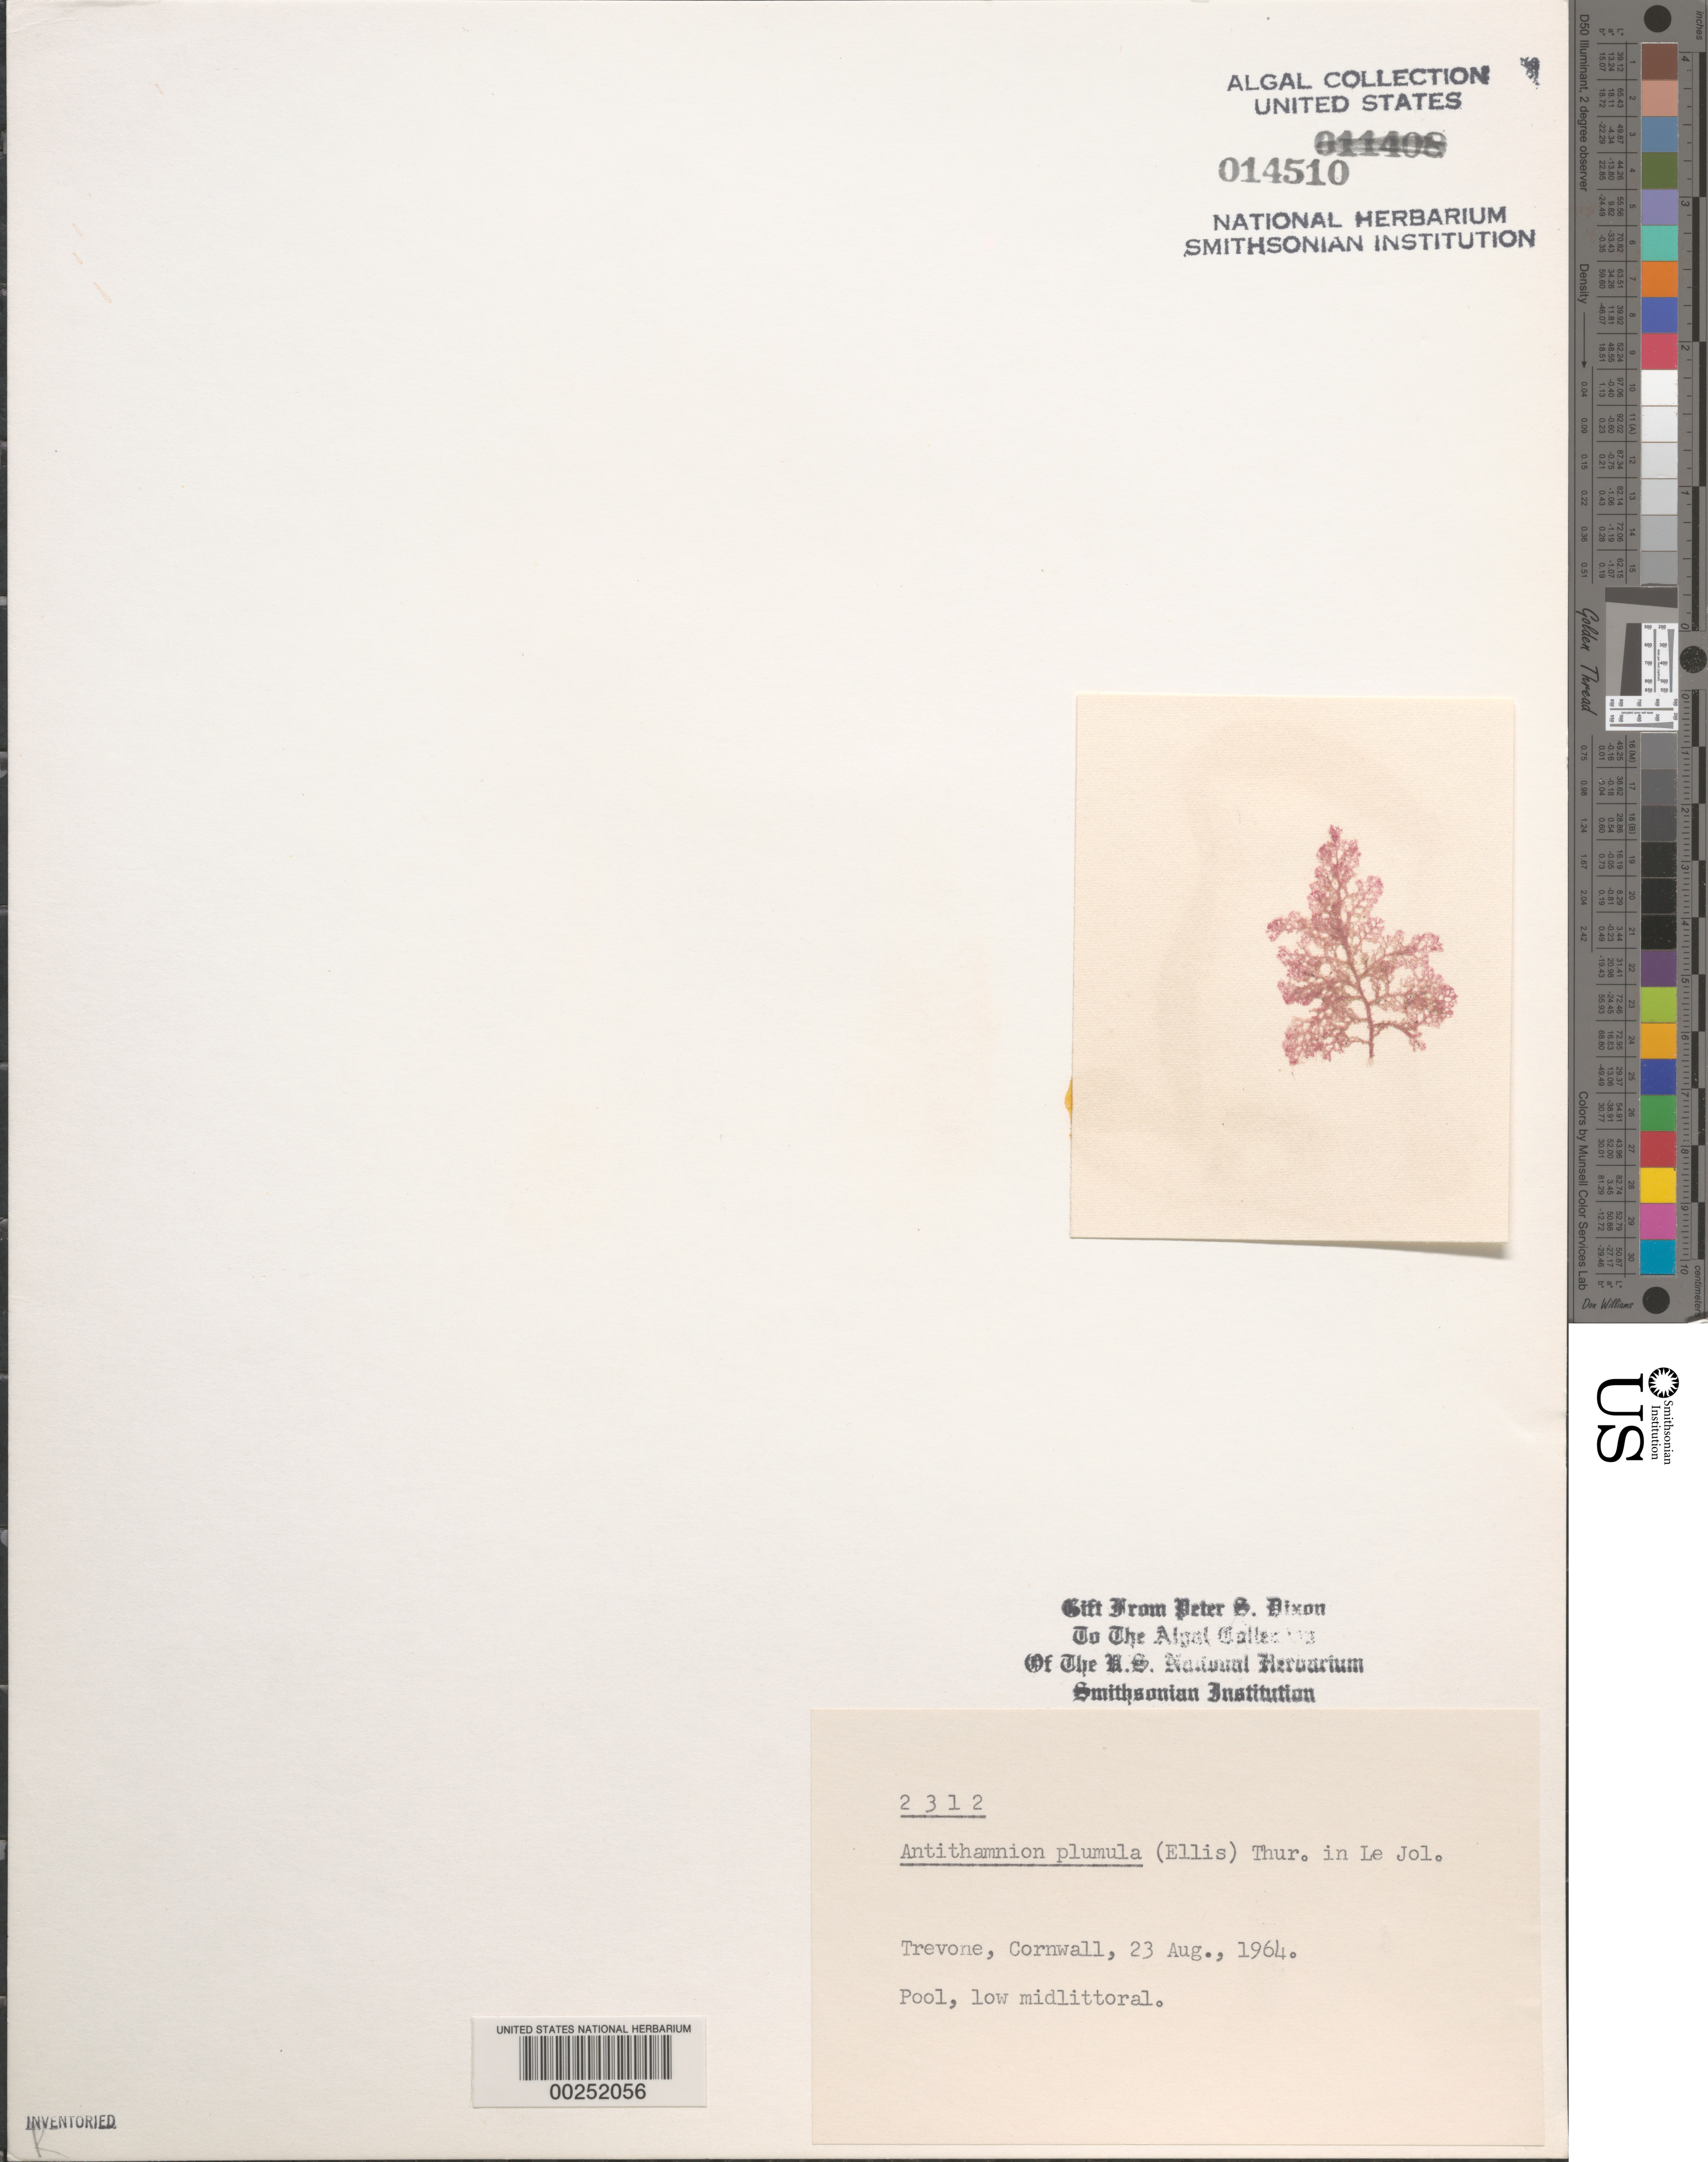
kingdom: Plantae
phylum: Rhodophyta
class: Florideophyceae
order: Ceramiales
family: Ceramiaceae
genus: Pterothamnion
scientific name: Pterothamnion plumula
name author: (J. Ellis) Näg.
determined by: Algae name updating Project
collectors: P. S. Dixon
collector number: PSD 2312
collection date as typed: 23 Aug 1964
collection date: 1964-08-23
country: United Kingdom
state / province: England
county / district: Cornwall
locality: Trevone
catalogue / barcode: US 14510